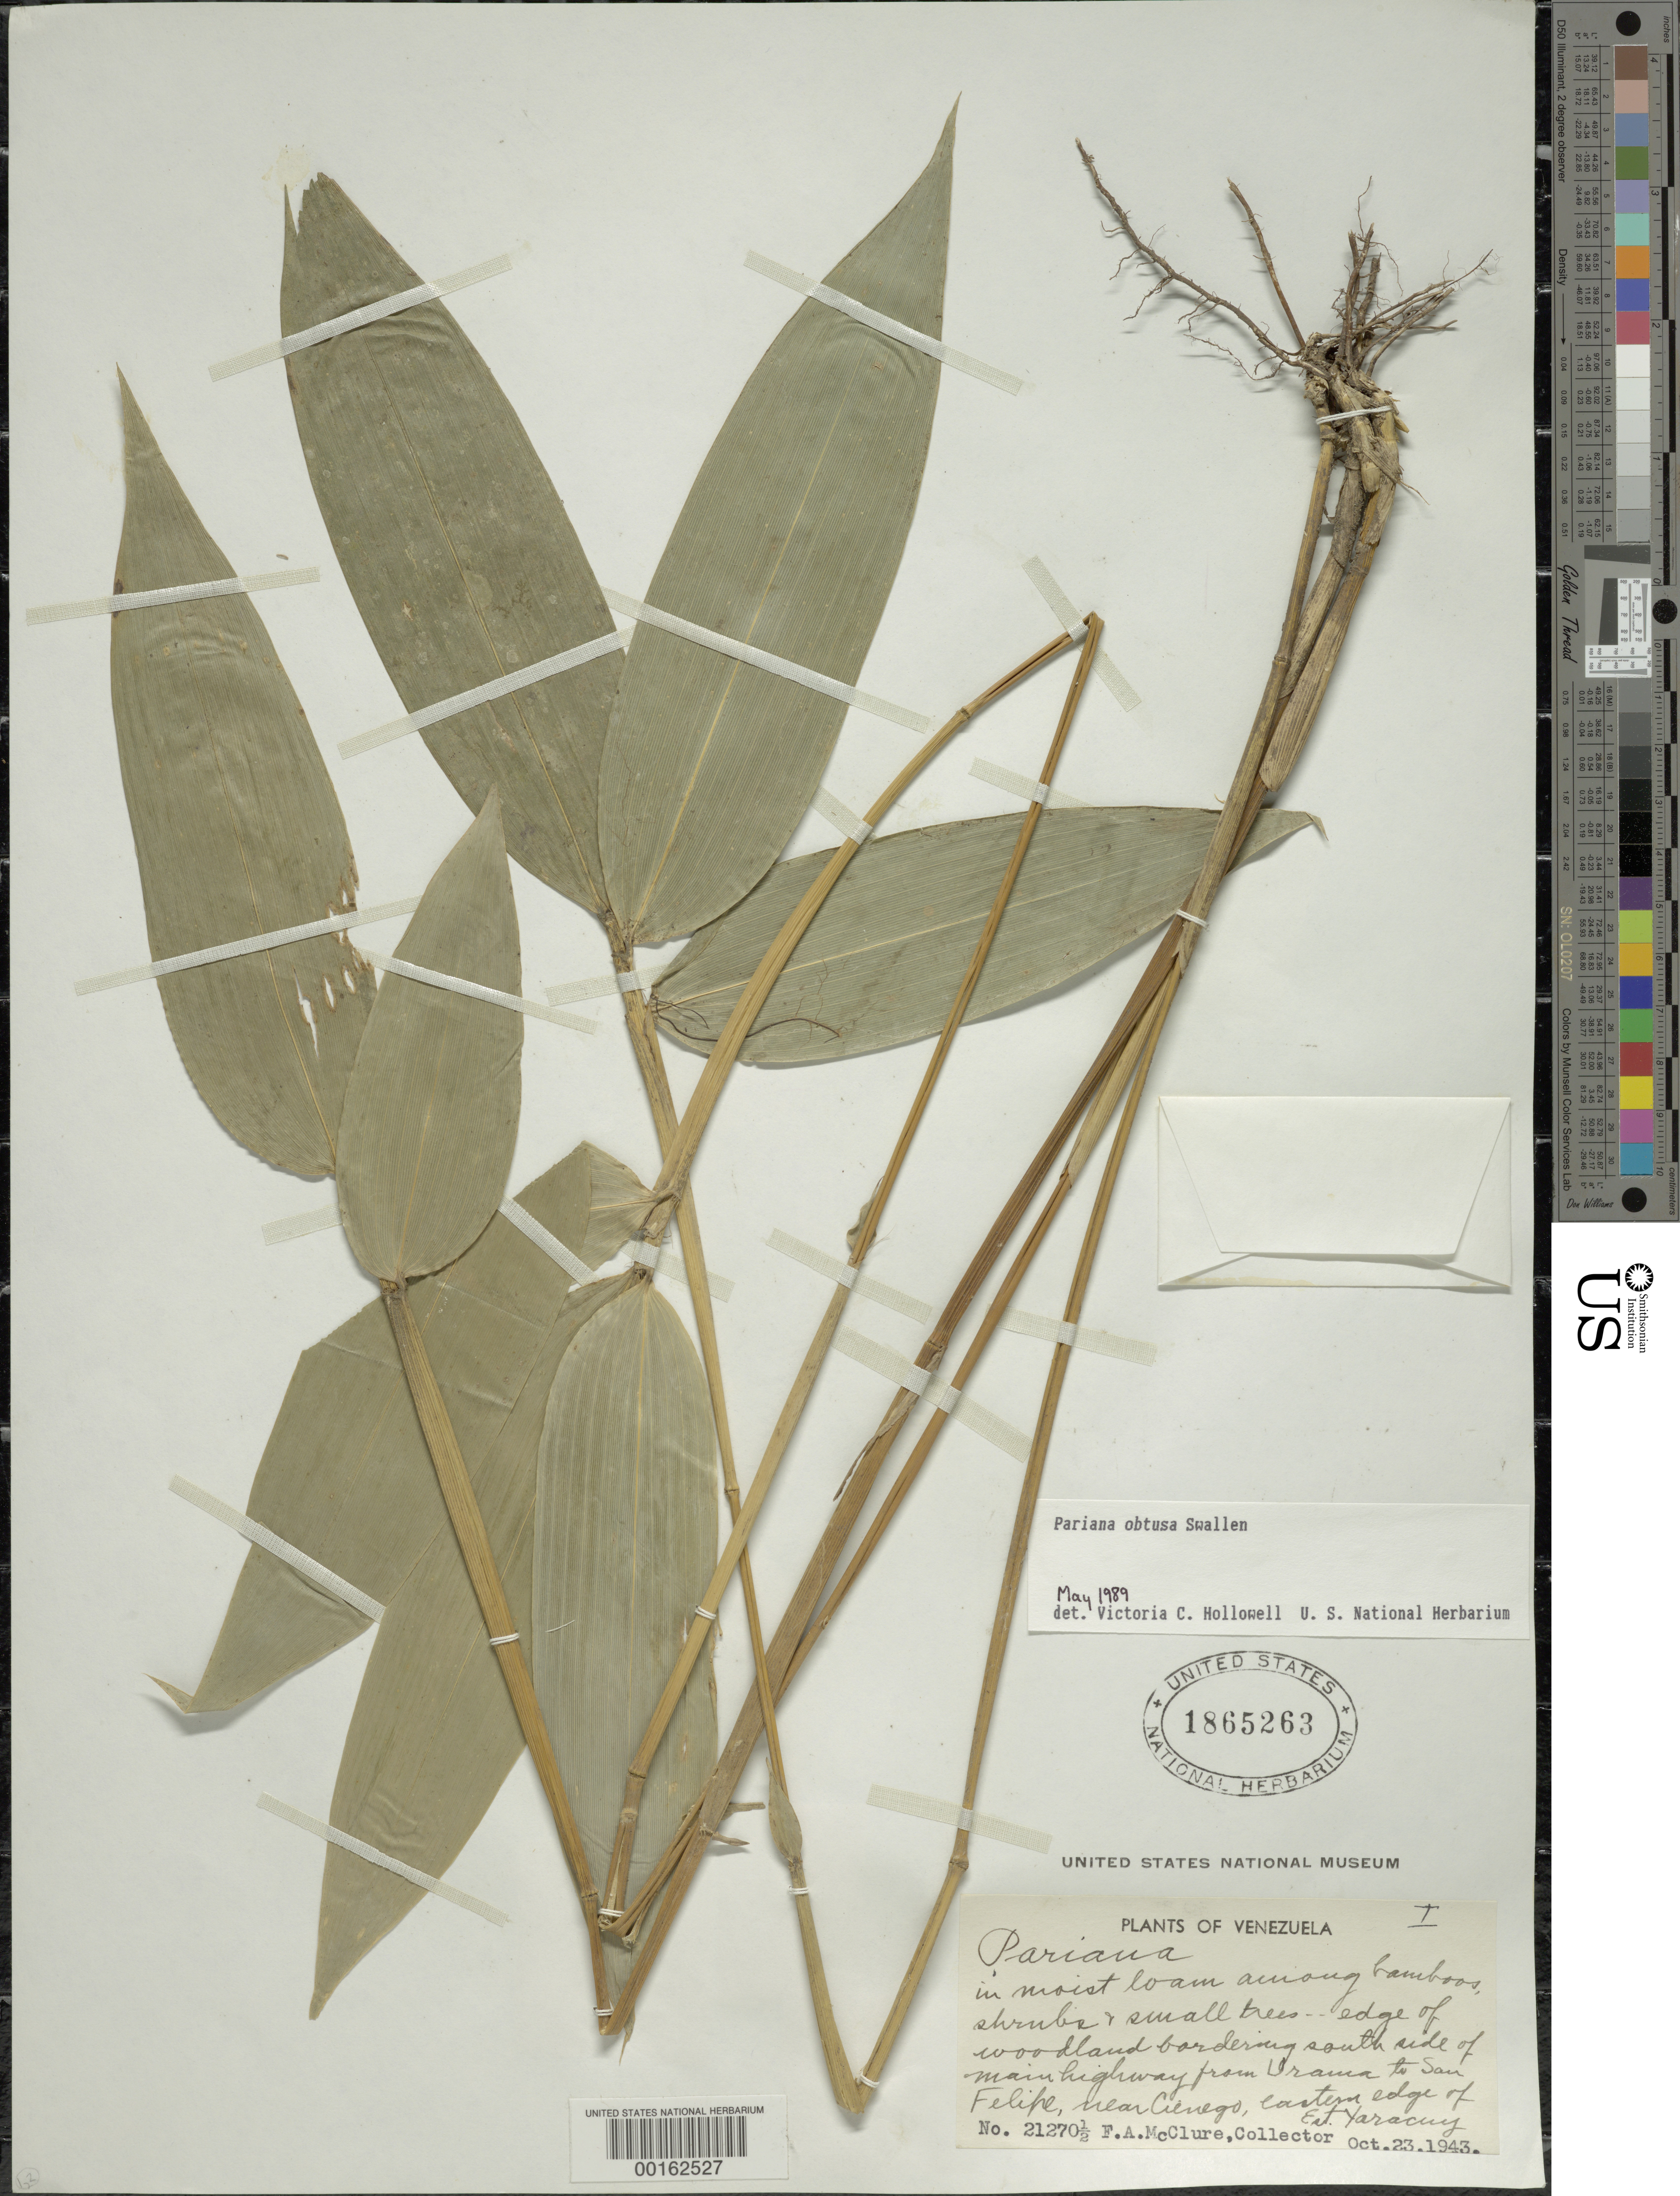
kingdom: Plantae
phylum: Tracheophyta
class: Liliopsida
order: Poales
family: Poaceae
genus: Pariana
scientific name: Pariana obtusa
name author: Swallen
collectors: F. A. McClure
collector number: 21270.5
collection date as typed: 23 Oct 1943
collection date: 1943-10-23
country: Venezuela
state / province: Taracuy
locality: Near cienego, s side of main highway from urauia to san felipe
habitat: In moist loam among bamboos, shrubs and small trees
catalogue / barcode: US 1865263